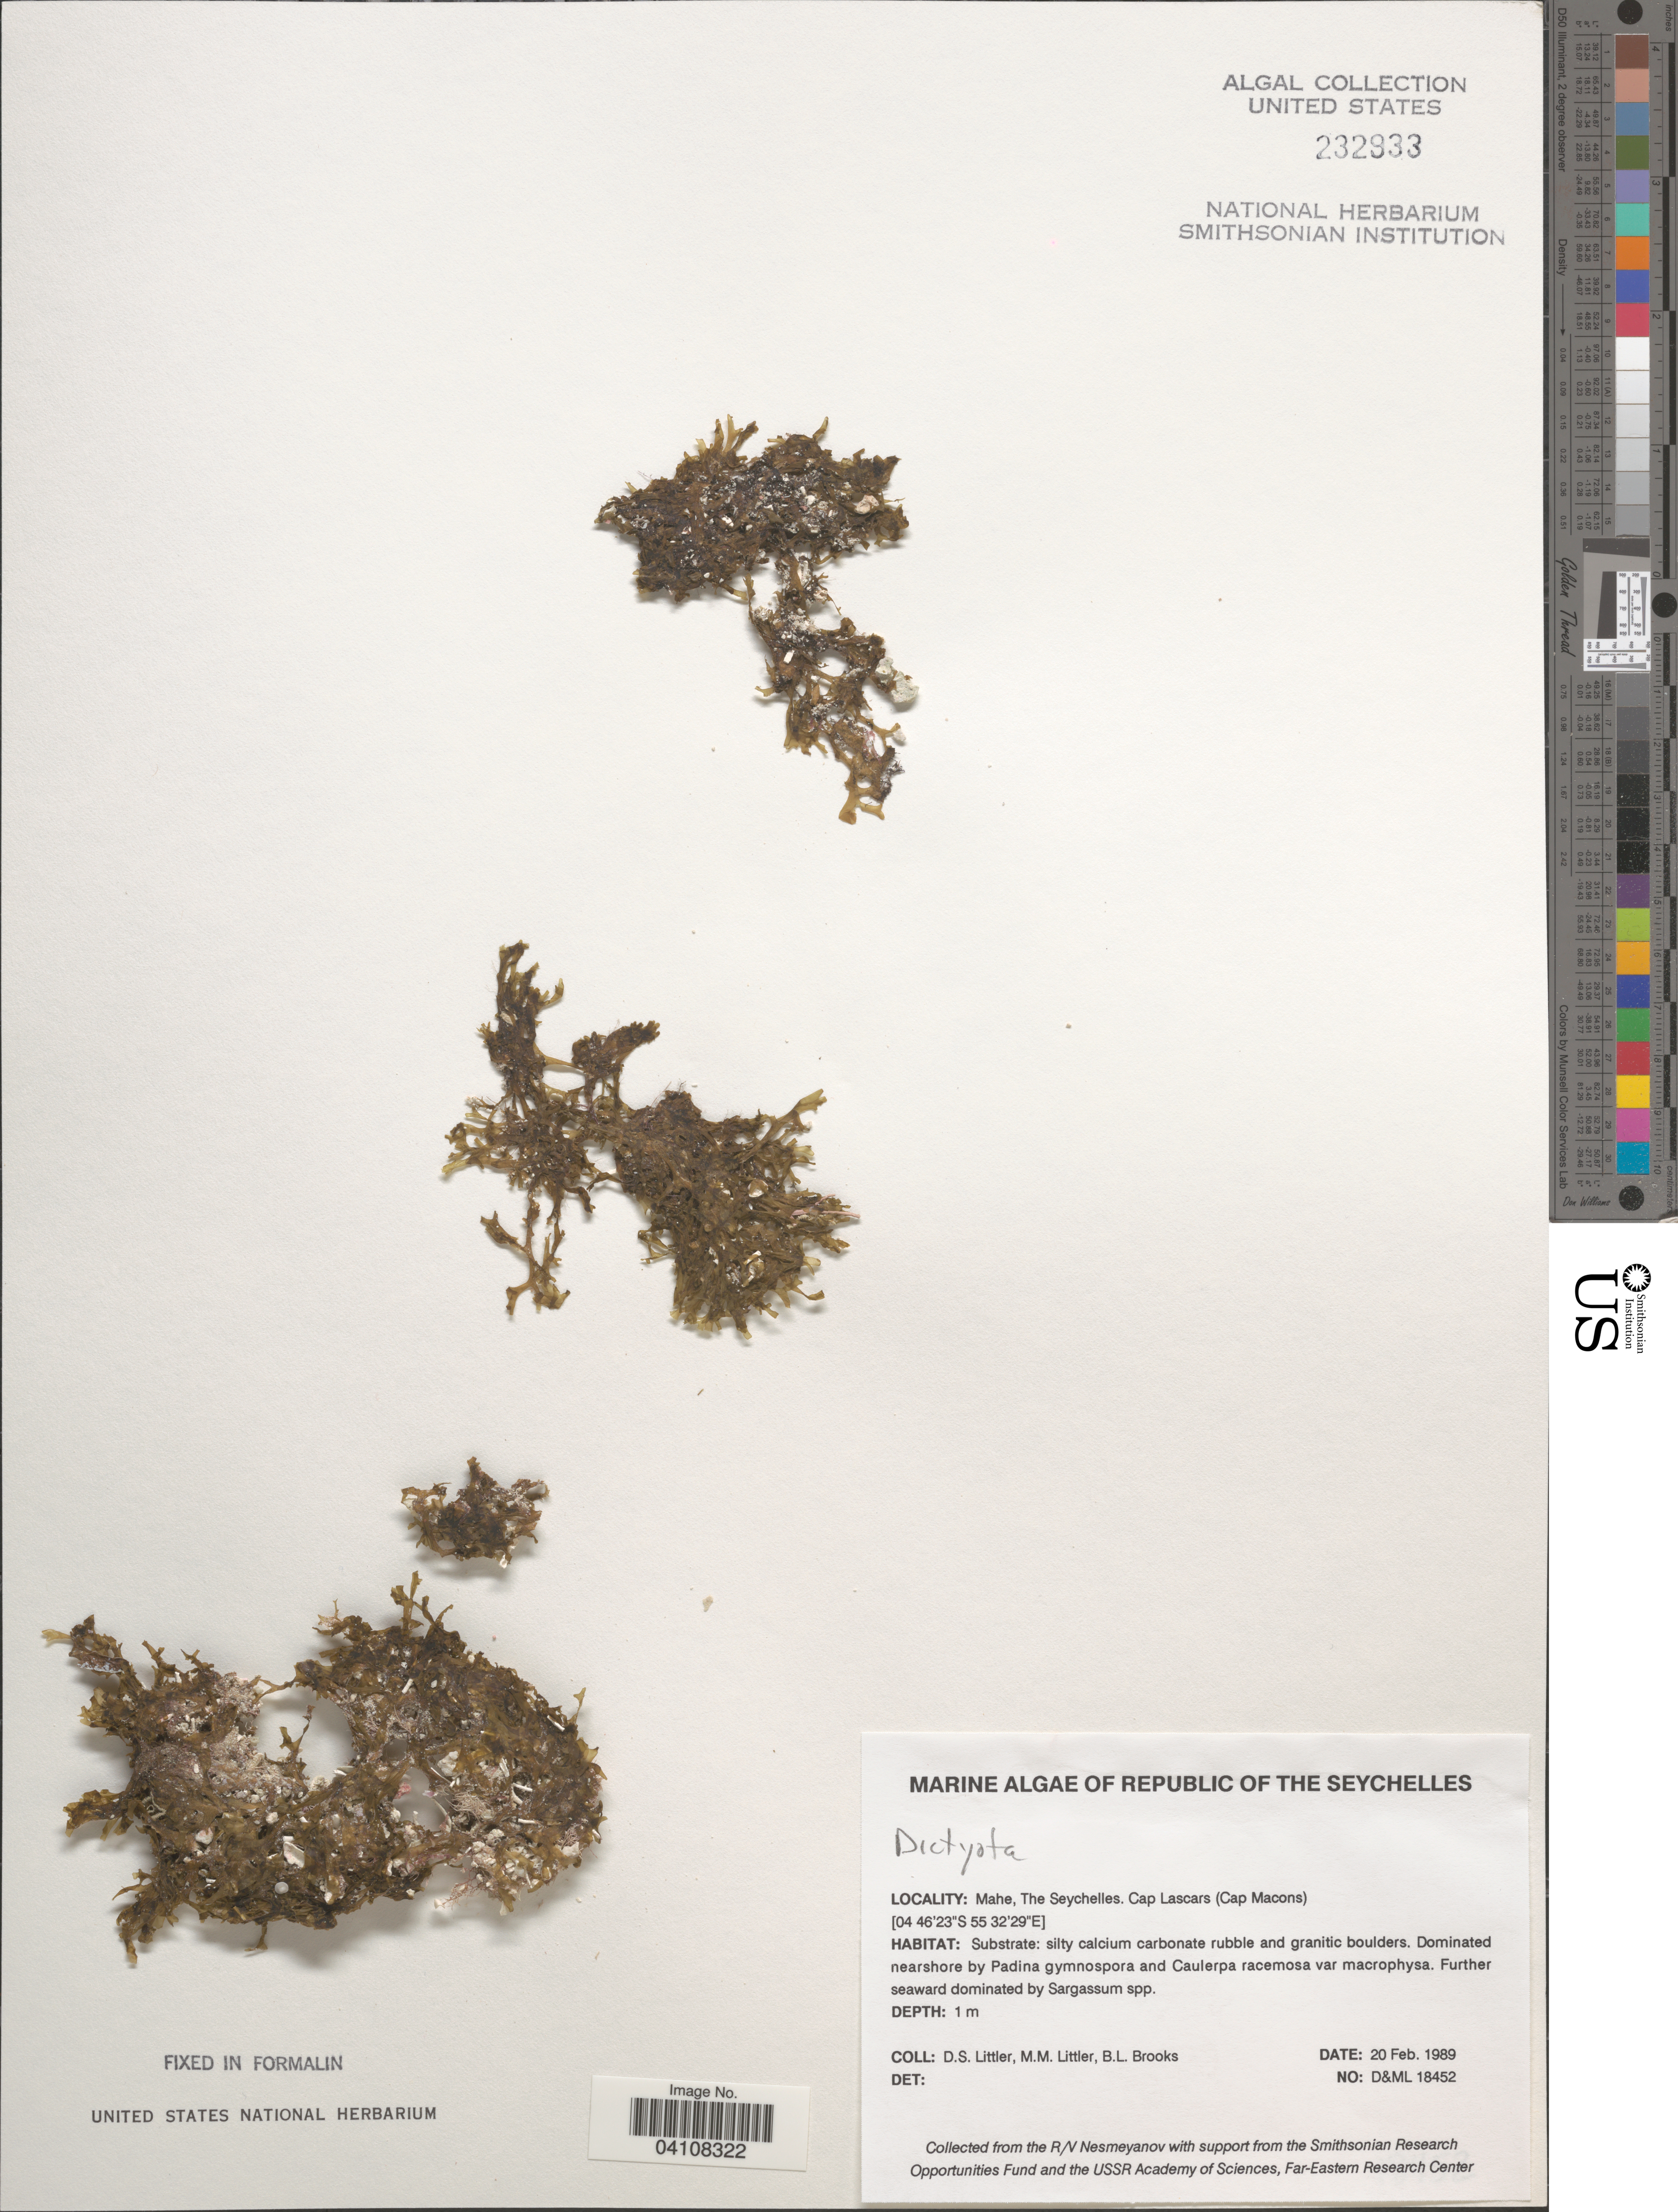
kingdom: Chromista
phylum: Ochrophyta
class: Phaeophyceae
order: Dictyotales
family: Dictyotaceae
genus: Dictyota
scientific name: Dictyota sp.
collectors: D. S. Littler & B. Brooks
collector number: D&ML18452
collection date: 1989-02-20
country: Seychelles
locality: Republic of The Seychelles. Mahe. Cap Lascars (Cap Macons).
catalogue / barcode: US 232933